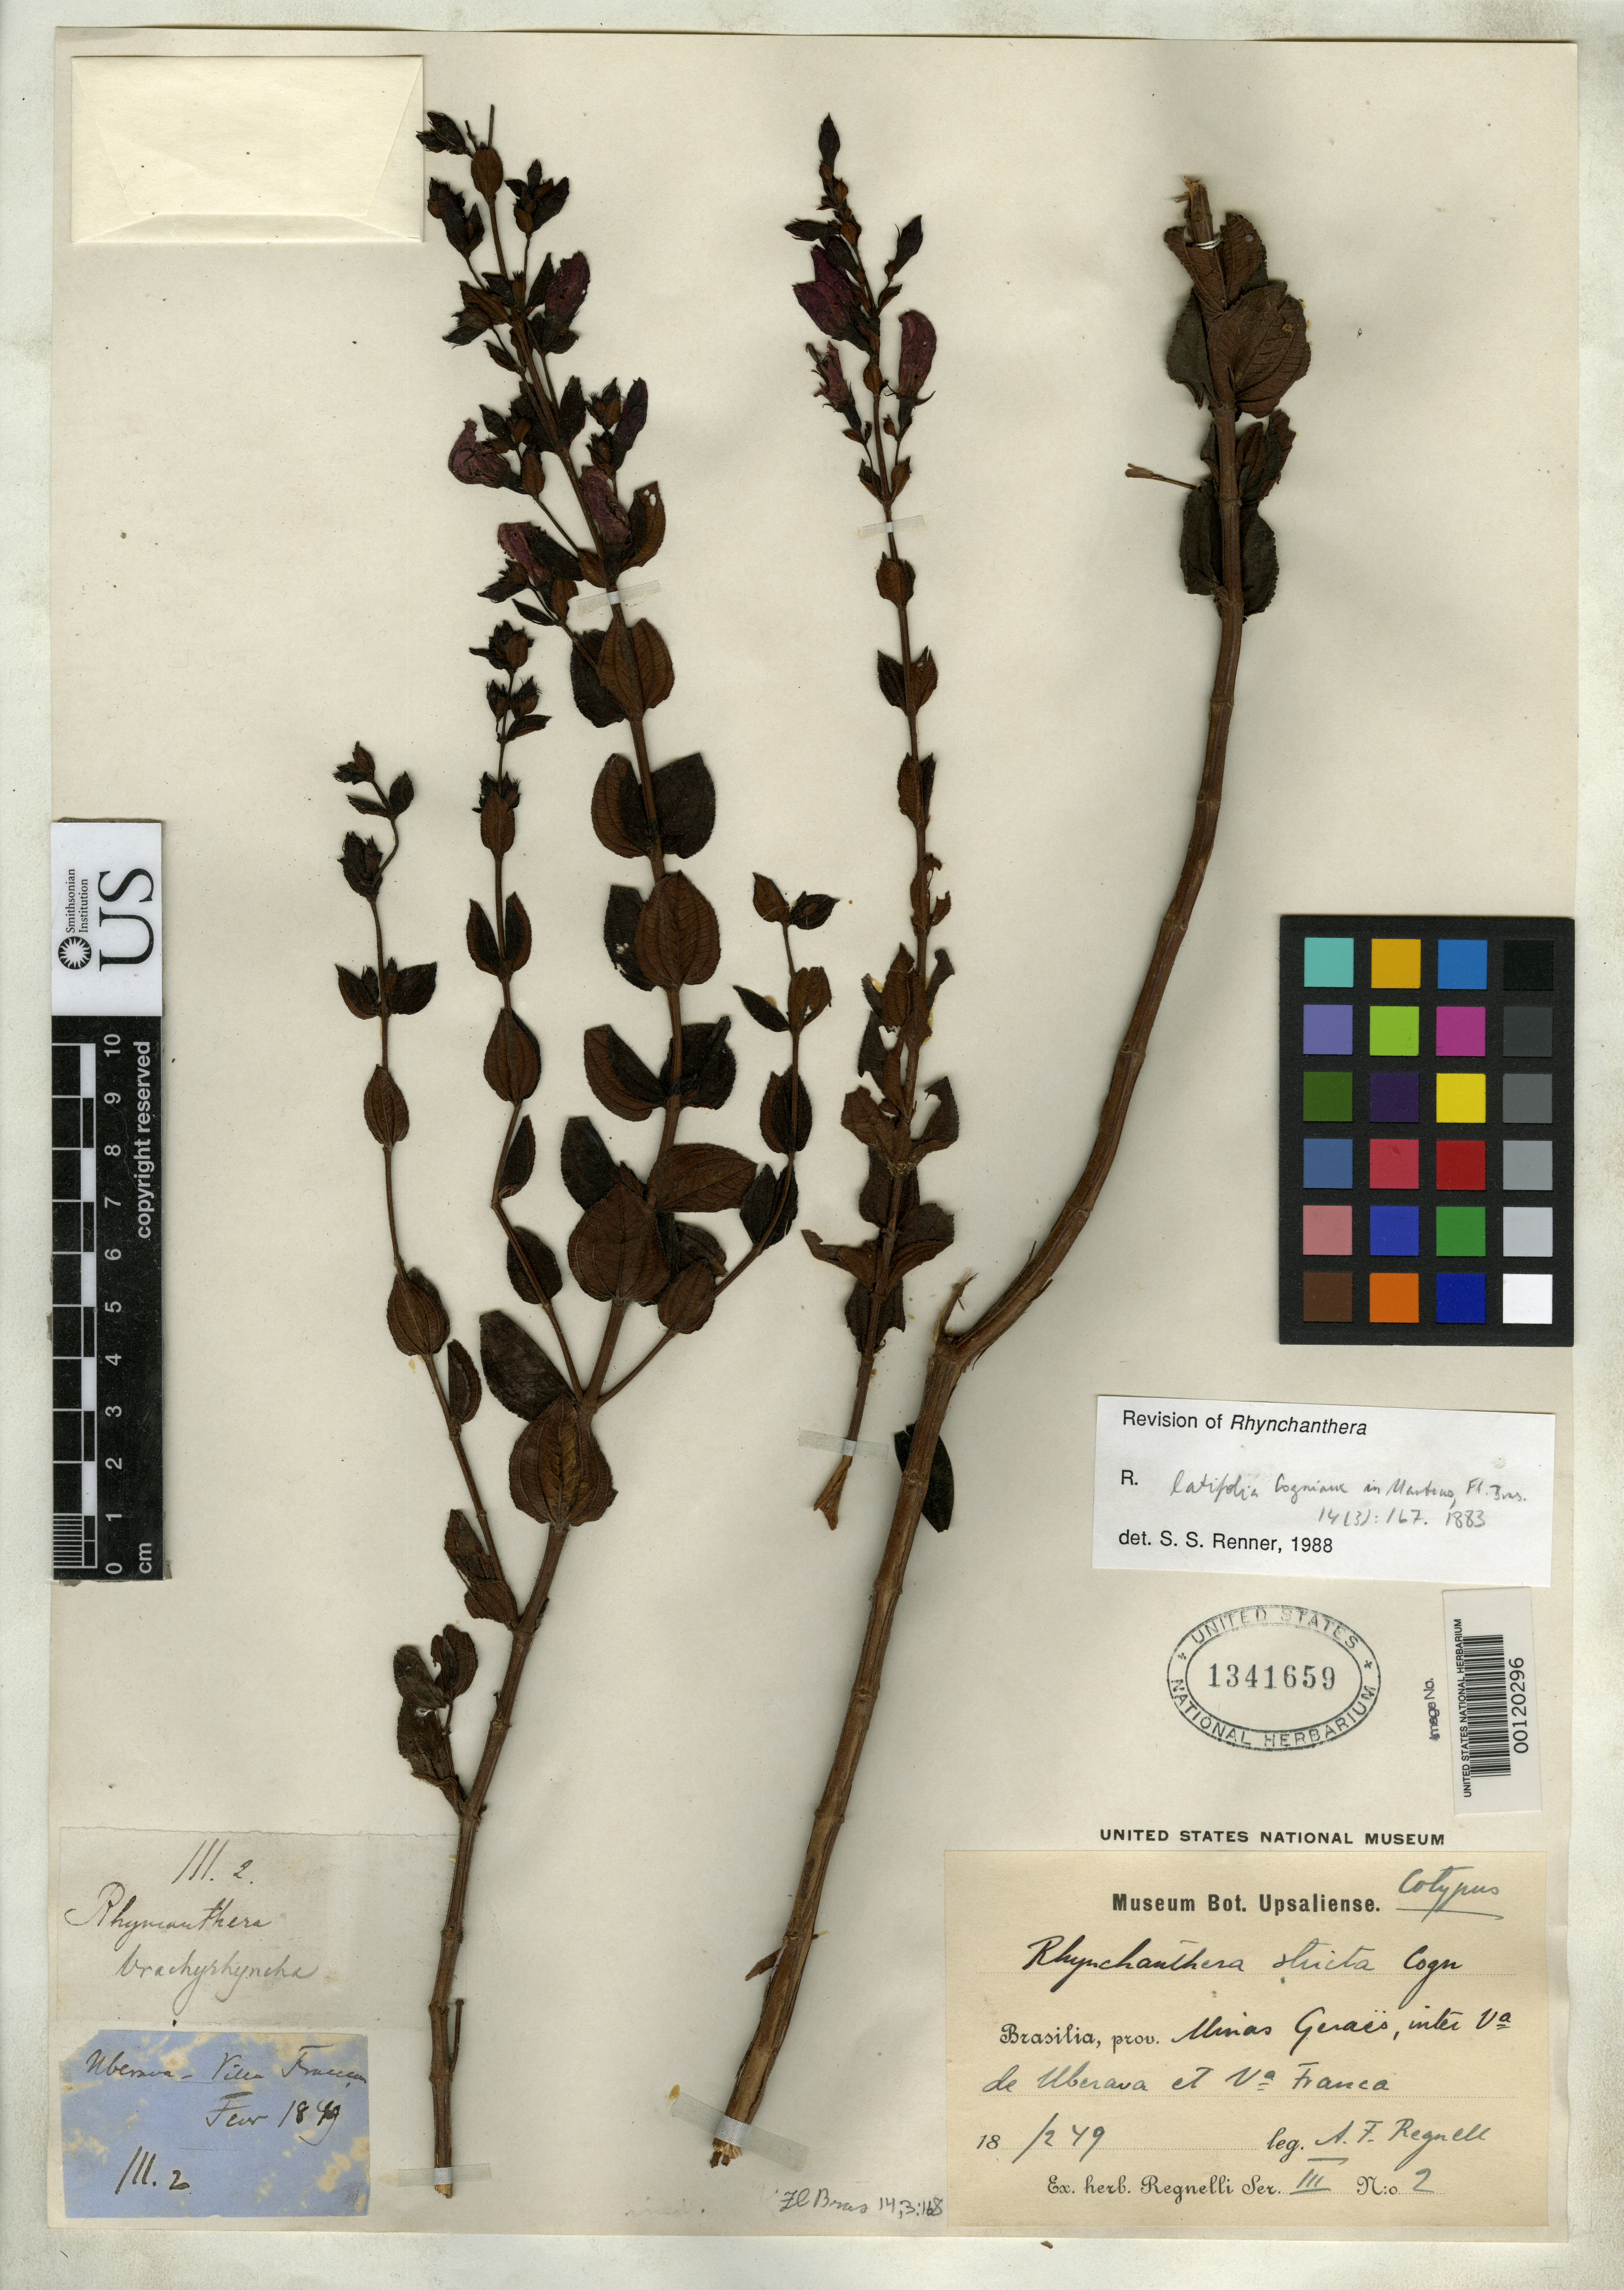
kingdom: Plantae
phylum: Tracheophyta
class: Magnoliopsida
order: Myrtales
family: Melastomataceae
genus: Rhynchanthera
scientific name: Rhynchanthera stricta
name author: Cogn. in Mart.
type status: Isotype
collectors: A. F. Regnell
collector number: III 2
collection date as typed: Feb 1849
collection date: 1849-02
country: Brazil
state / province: Minas Gerais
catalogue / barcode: US 1341659